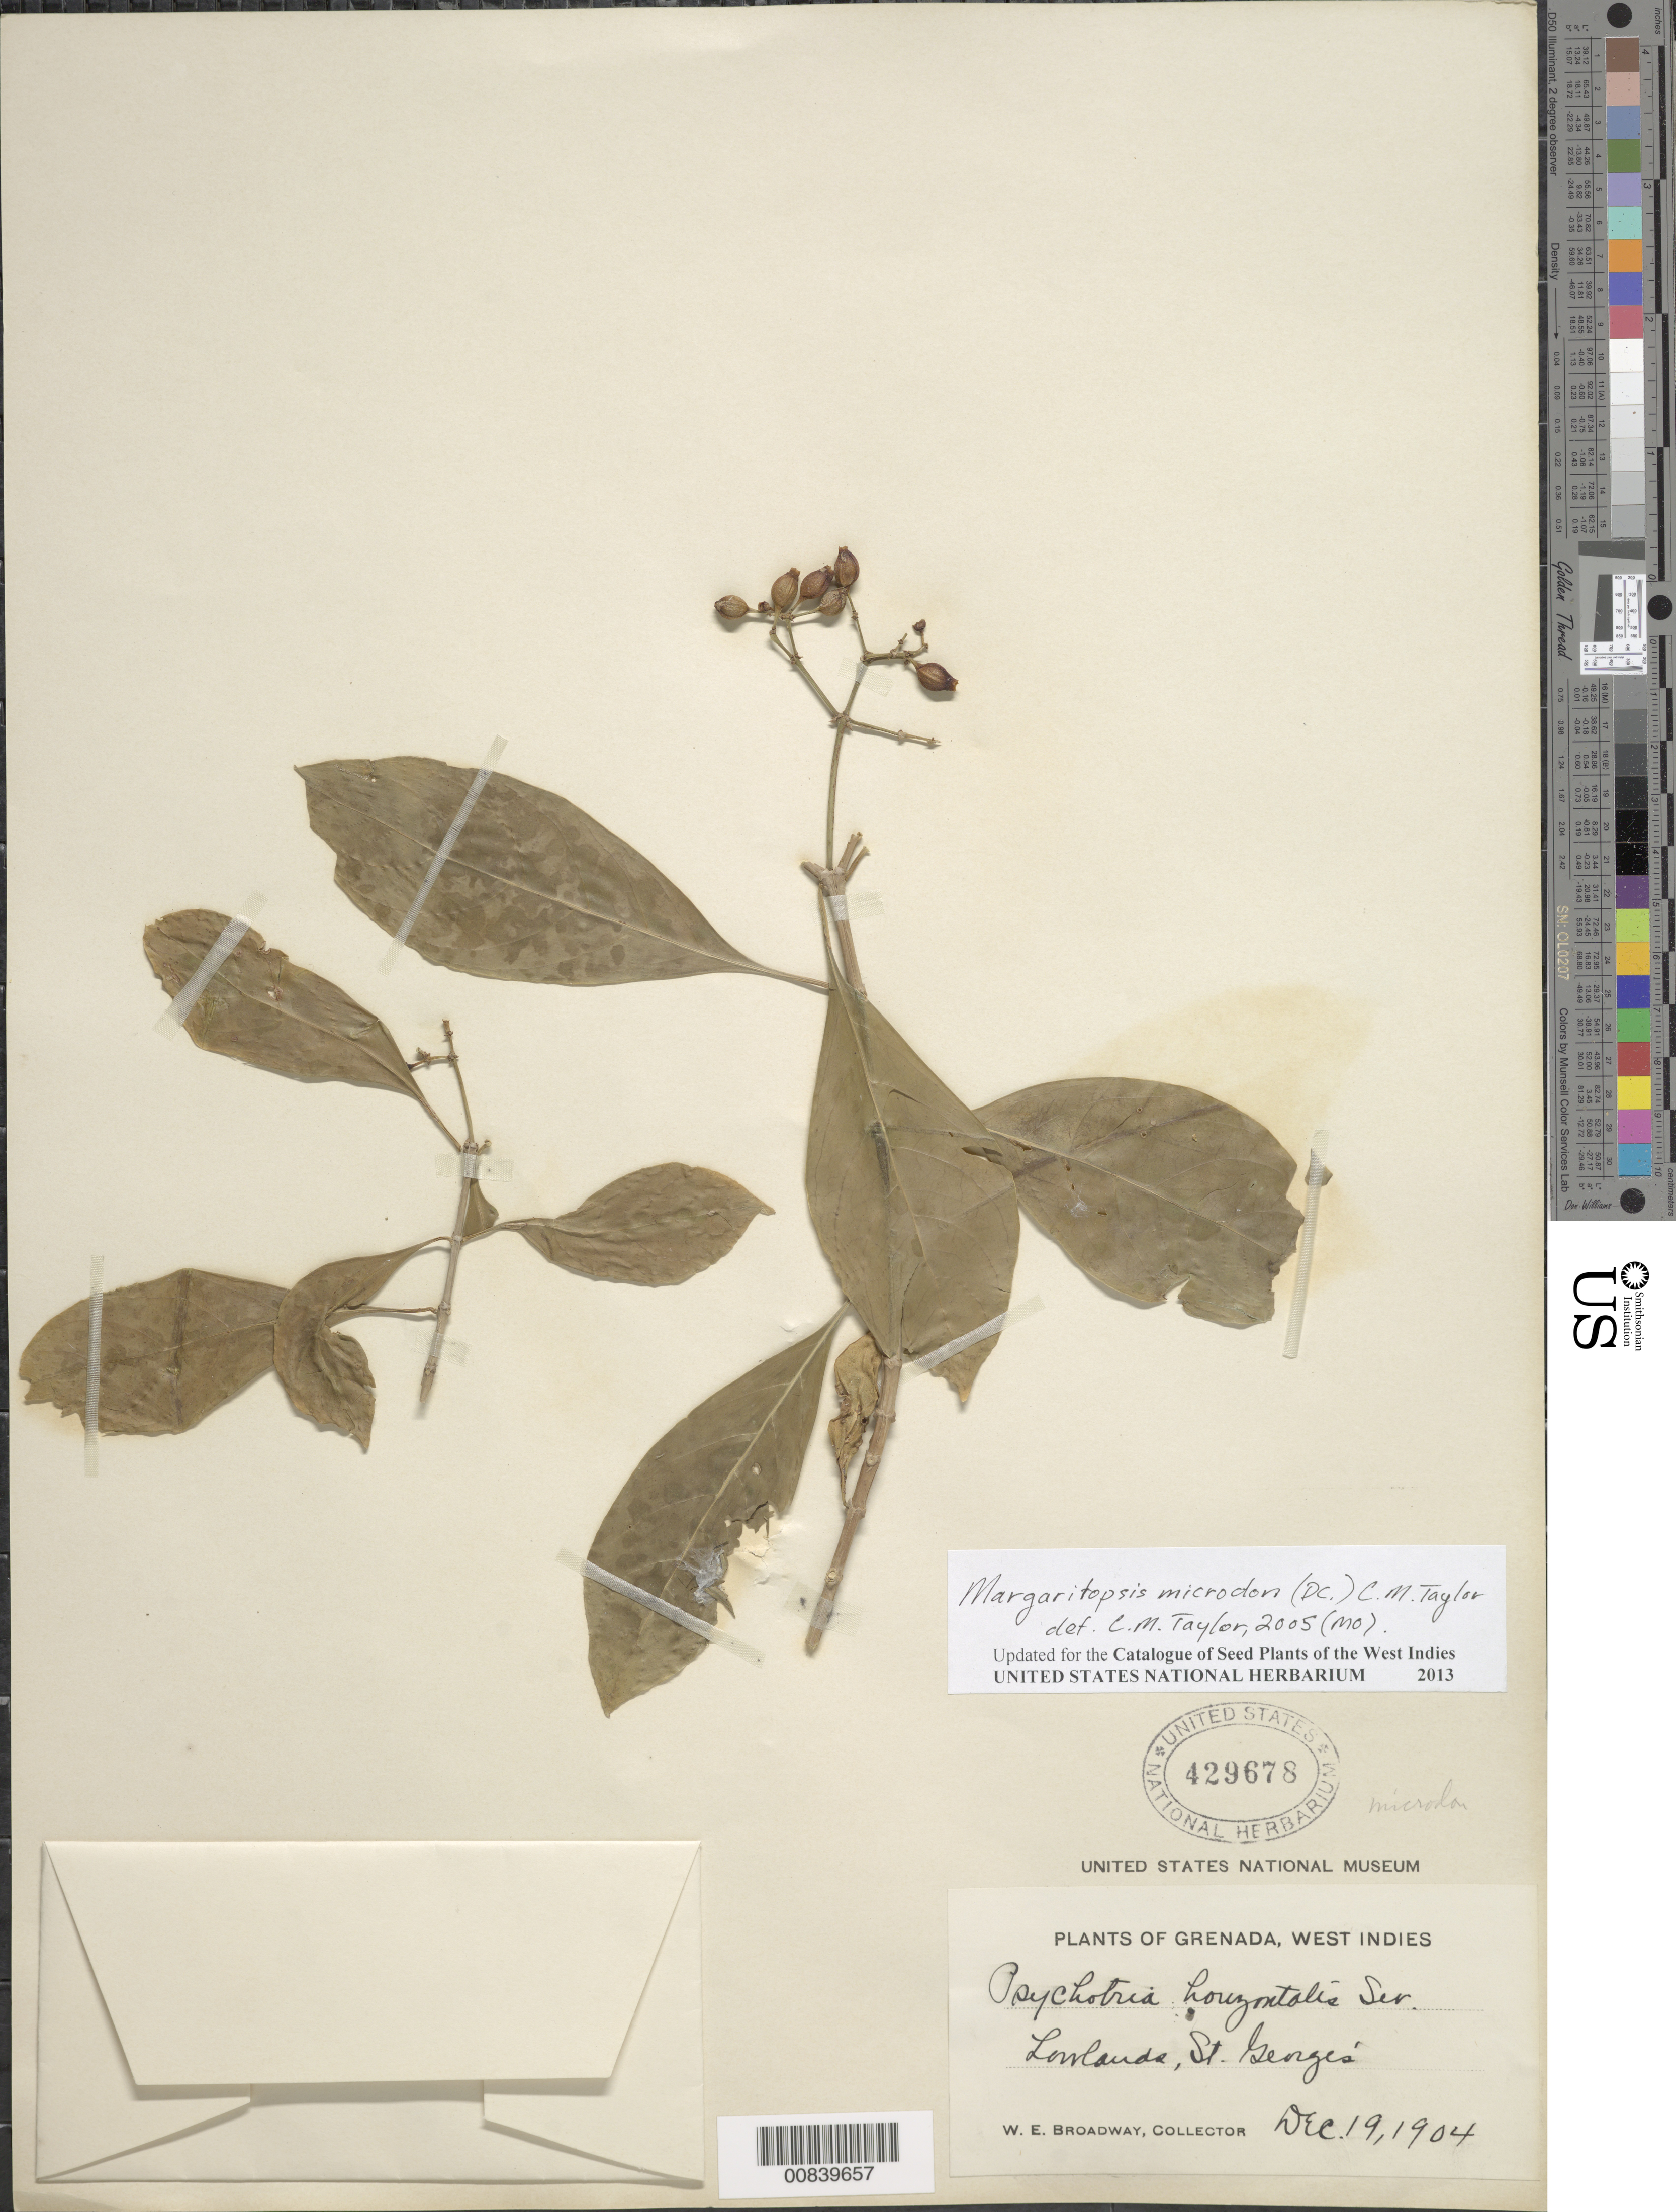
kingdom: Plantae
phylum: Tracheophyta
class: Magnoliopsida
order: Gentianales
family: Rubiaceae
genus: Margaritopsis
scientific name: Margaritopsis microdon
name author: (DC.) C.M. Taylor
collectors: W. E. Broadway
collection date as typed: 19 Dec 1904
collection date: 1904-12-19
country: Grenada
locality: St. Georges'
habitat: Lowlands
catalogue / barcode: US 429678